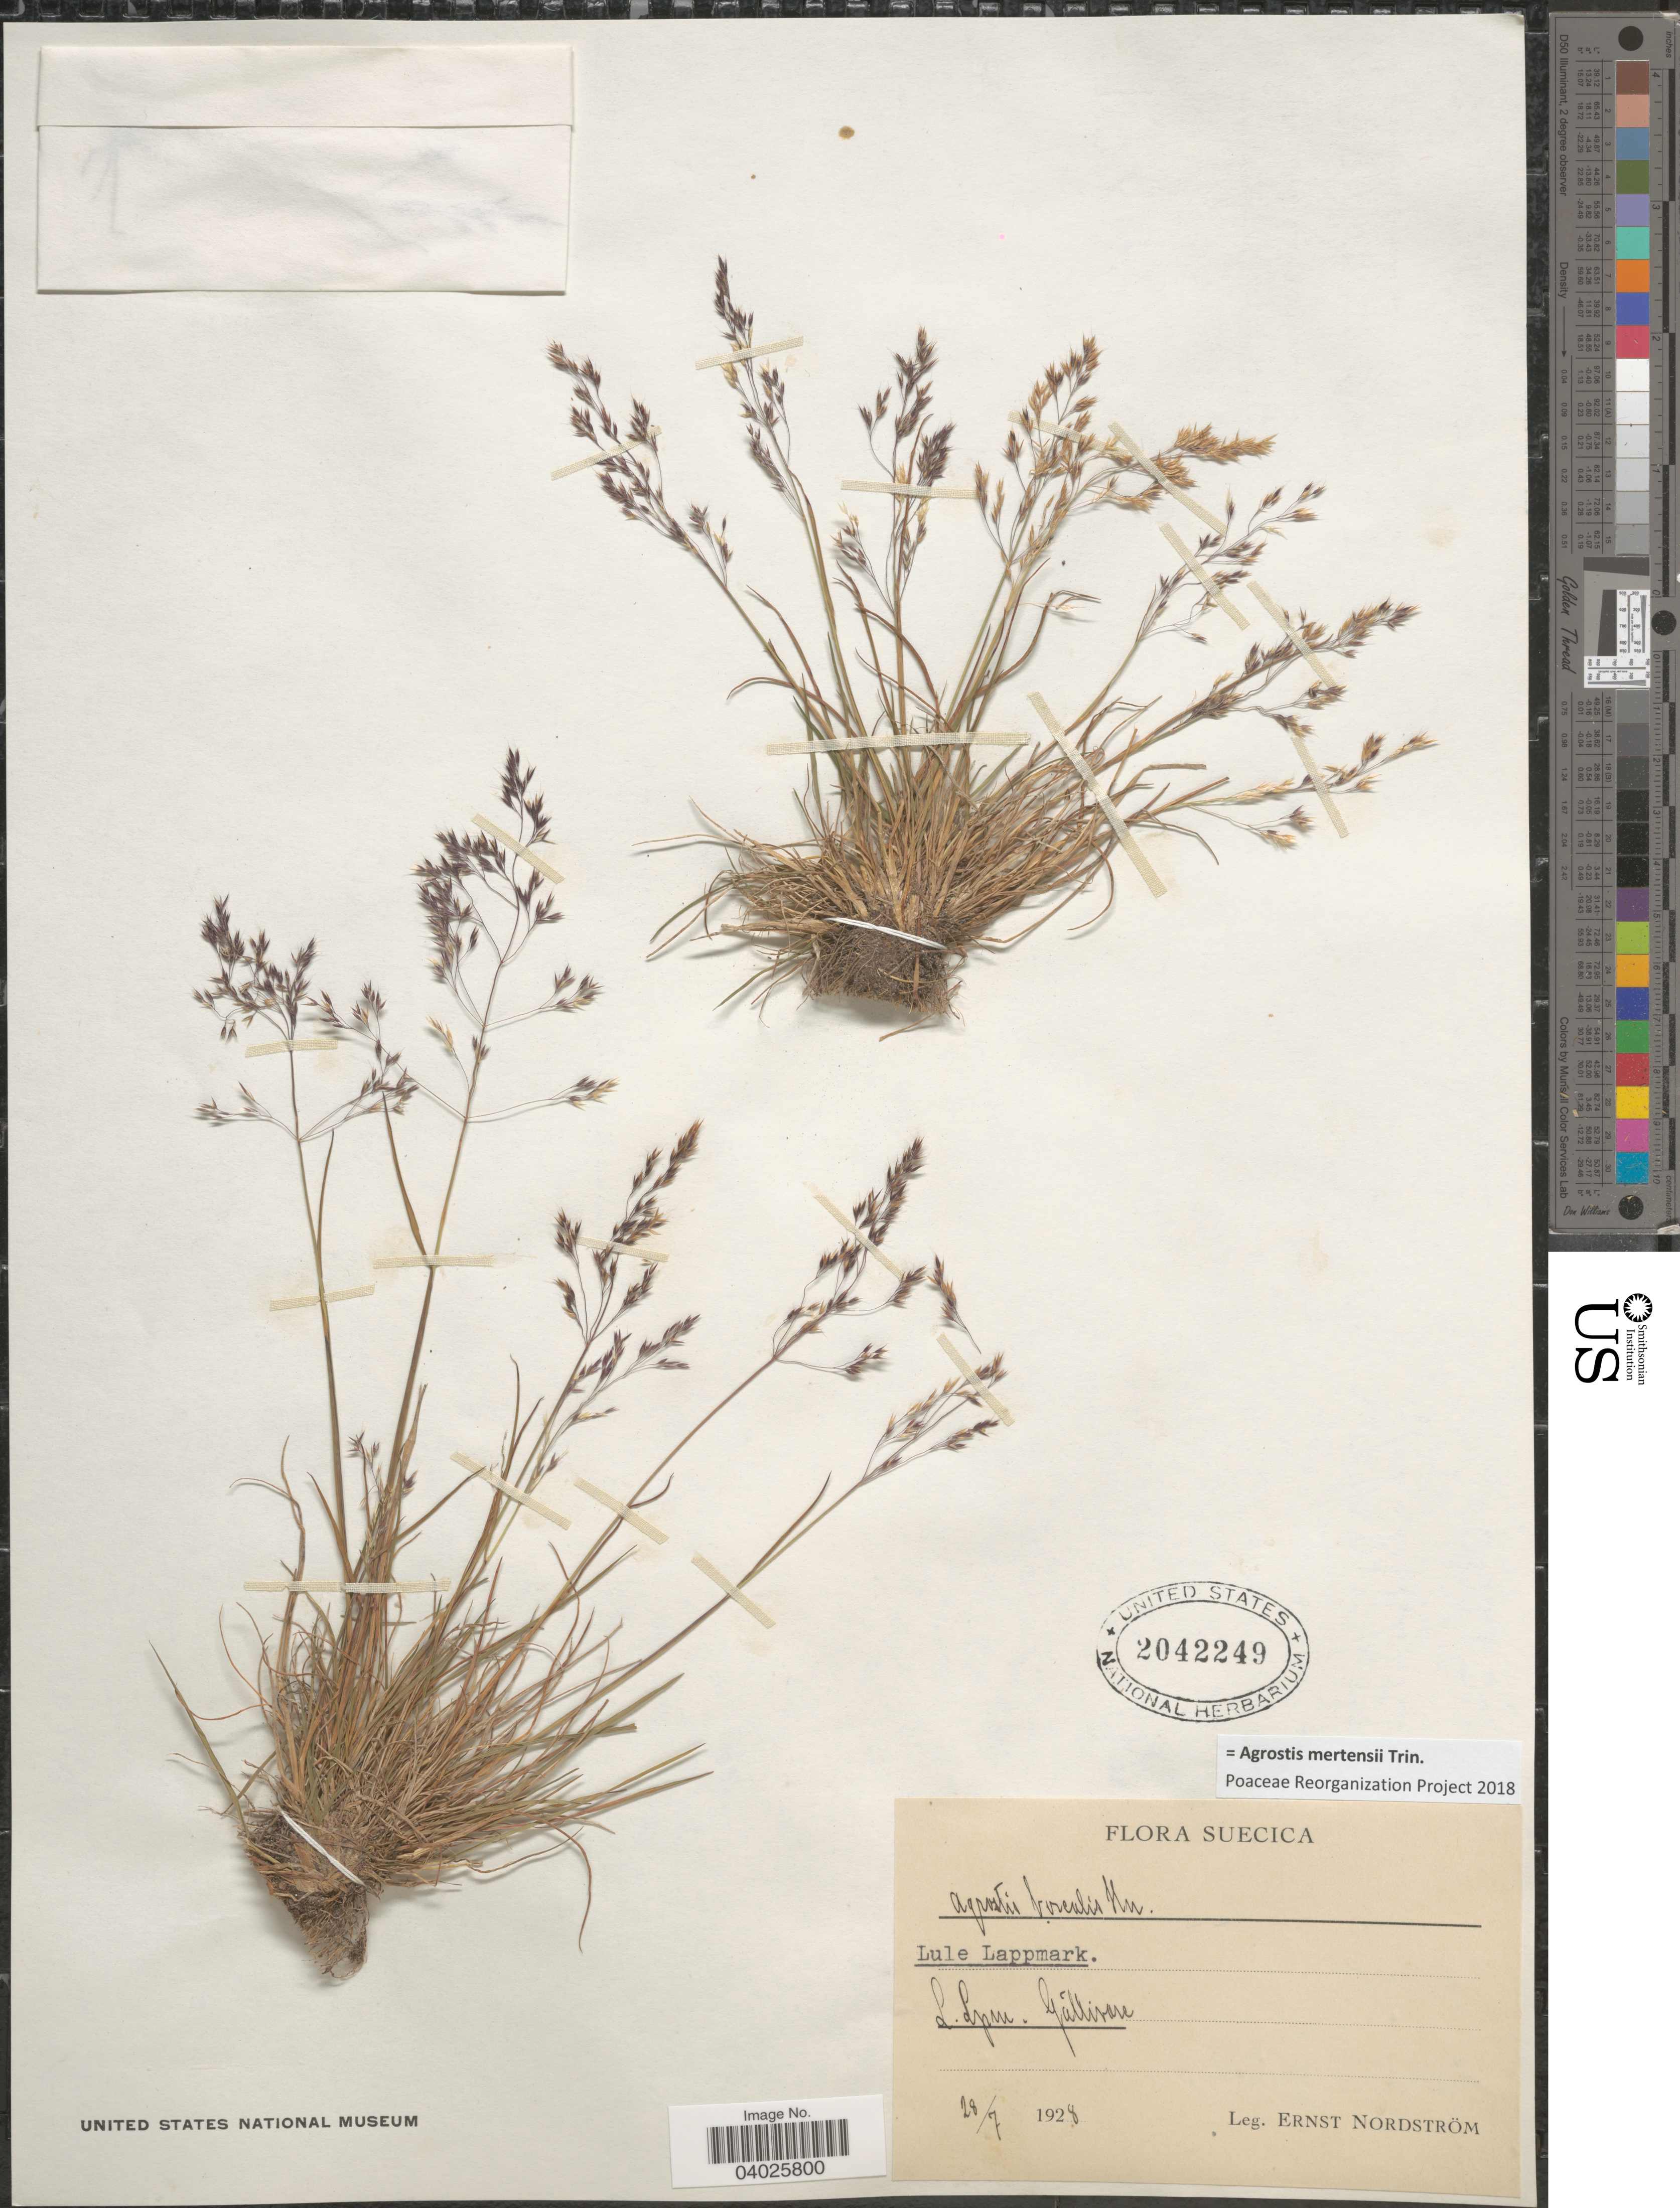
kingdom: Plantae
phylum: Tracheophyta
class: Liliopsida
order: Poales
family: Poaceae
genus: Agrostis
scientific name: Agrostis mertensii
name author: Trin.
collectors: E. Nordström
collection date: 1928-07-28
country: Sweden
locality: Suecica. Lule Lappmark. L. Lpm. Gällivare.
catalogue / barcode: US 2042249